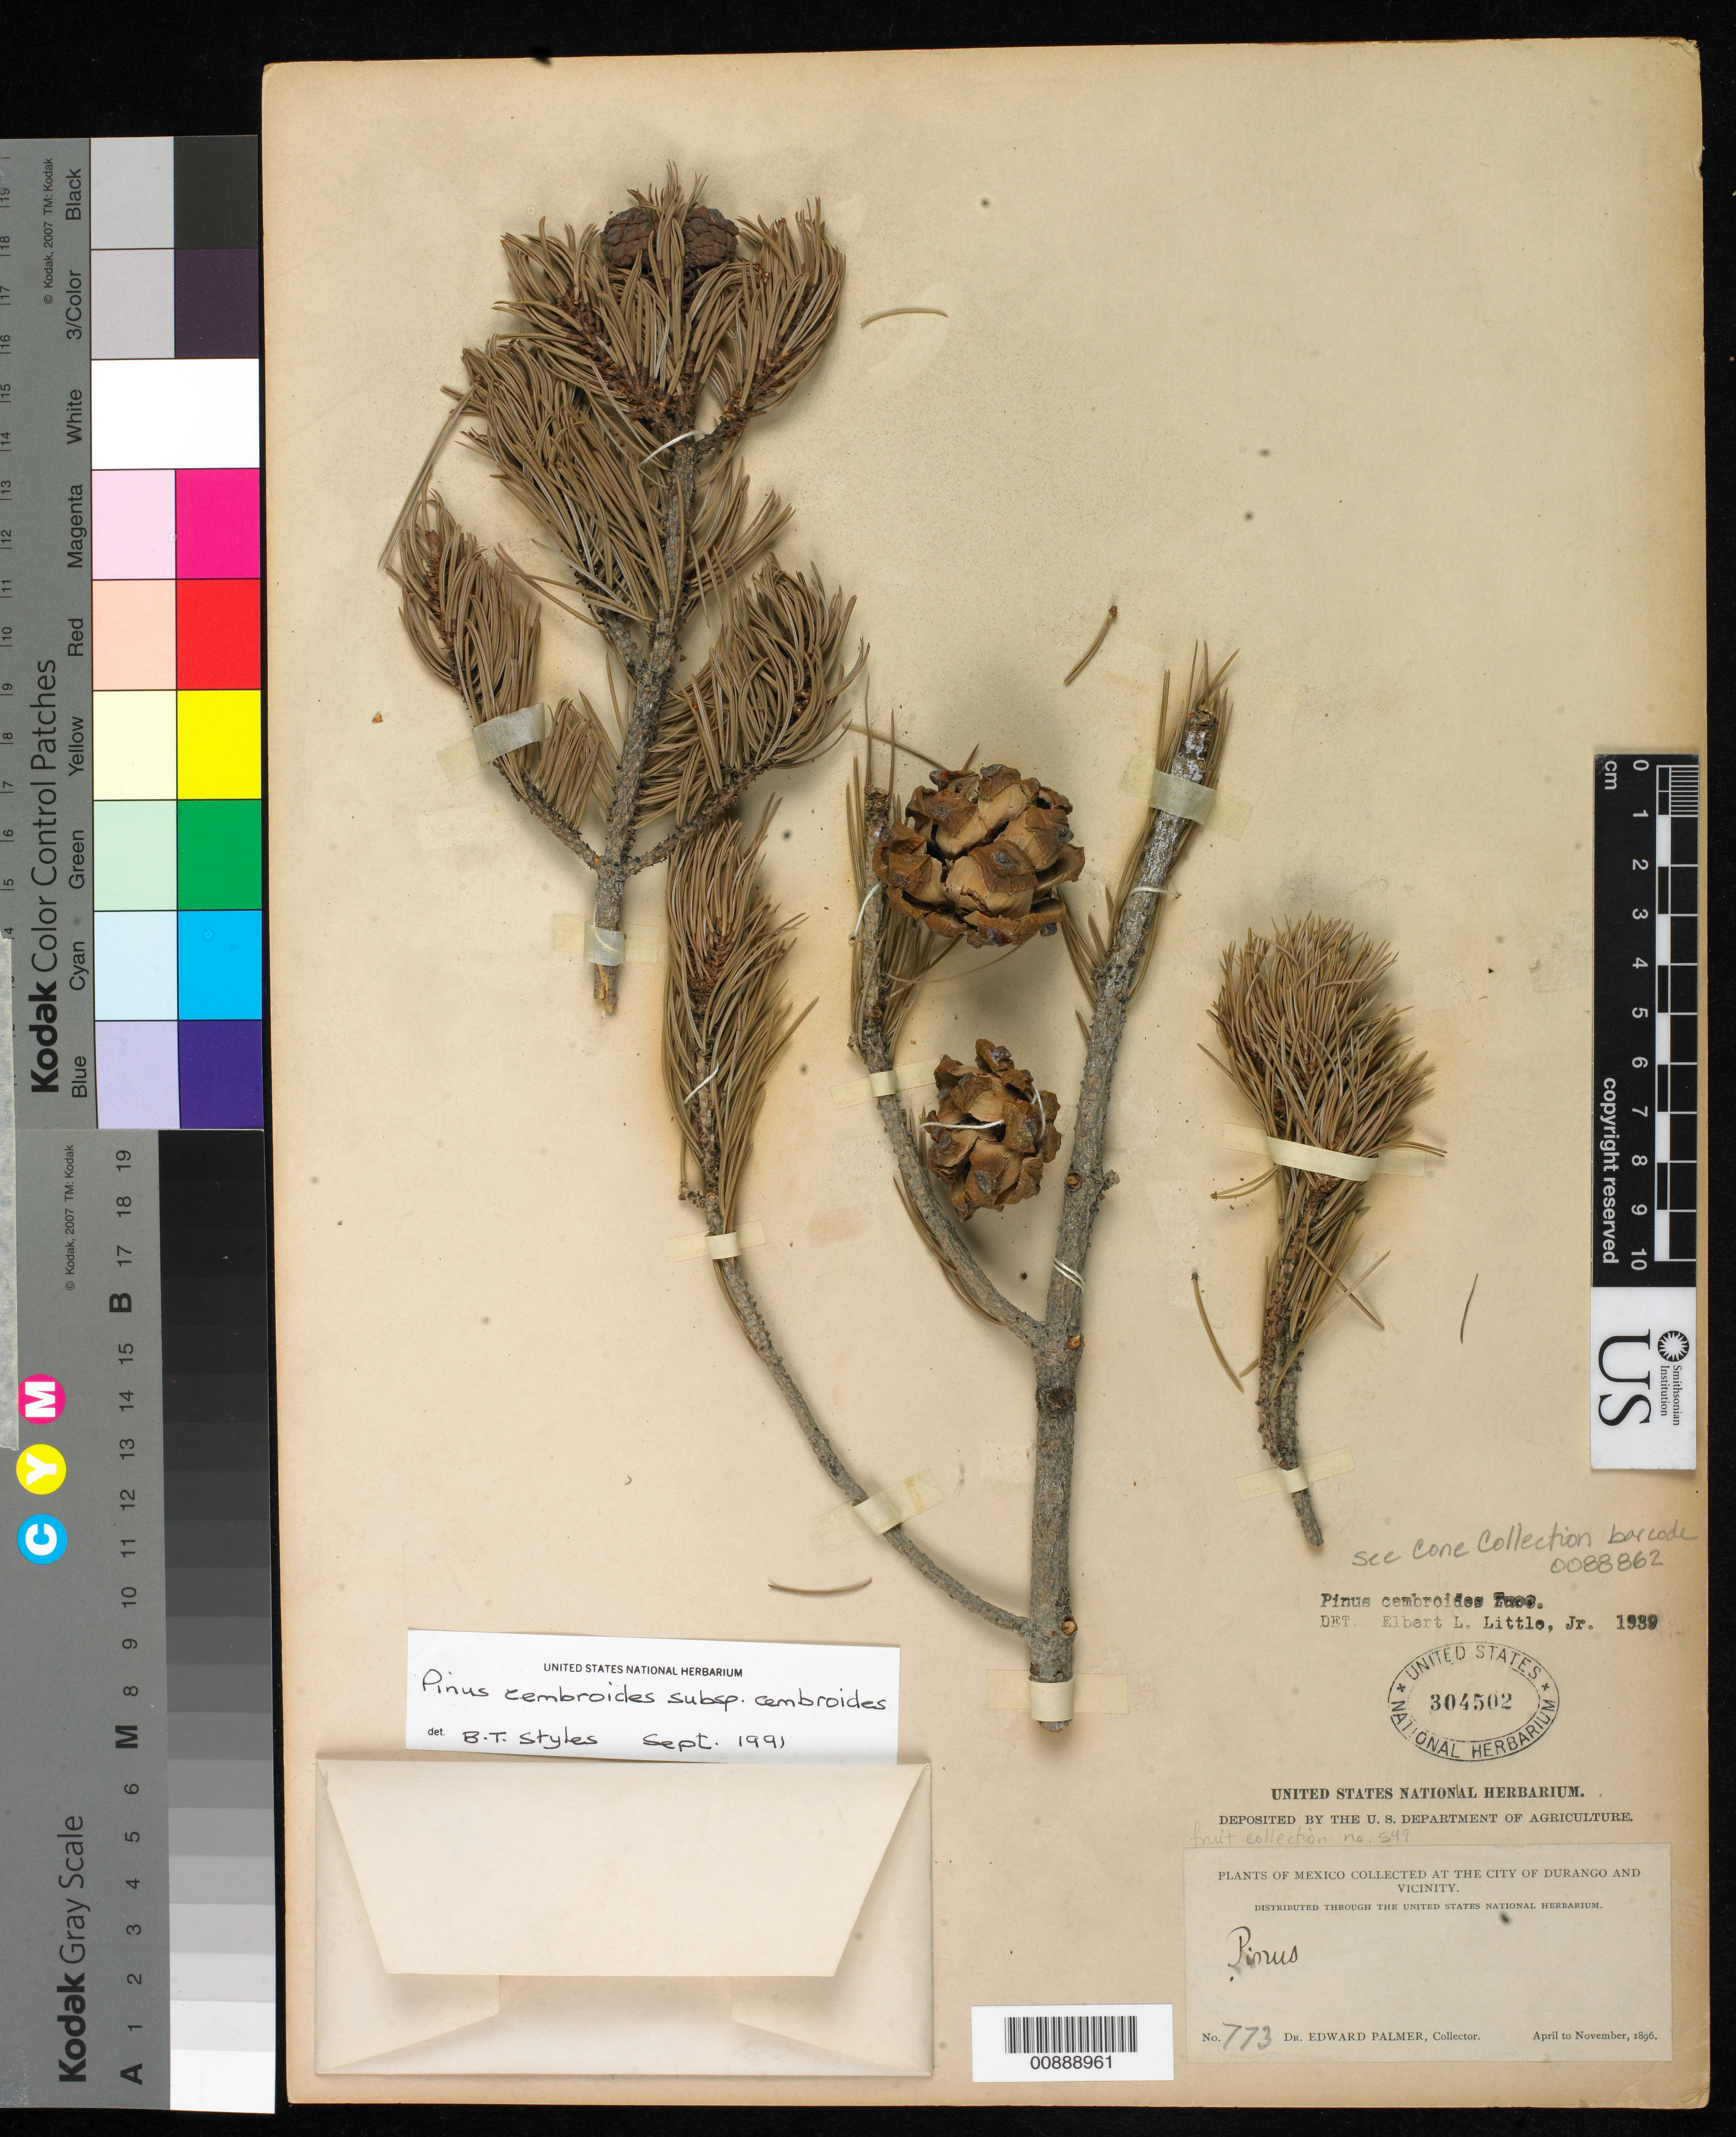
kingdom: Plantae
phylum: Tracheophyta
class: Pinopsida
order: Pinales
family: Pinaceae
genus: Pinus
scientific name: Pinus cembroides subsp. cembroides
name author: Zucc.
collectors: E. Palmer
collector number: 773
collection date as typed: Apr 1896 to -- Nov 1896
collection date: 1896-04/1896-11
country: Mexico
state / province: Durango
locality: City of Durango and vicinity.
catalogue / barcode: US 304502